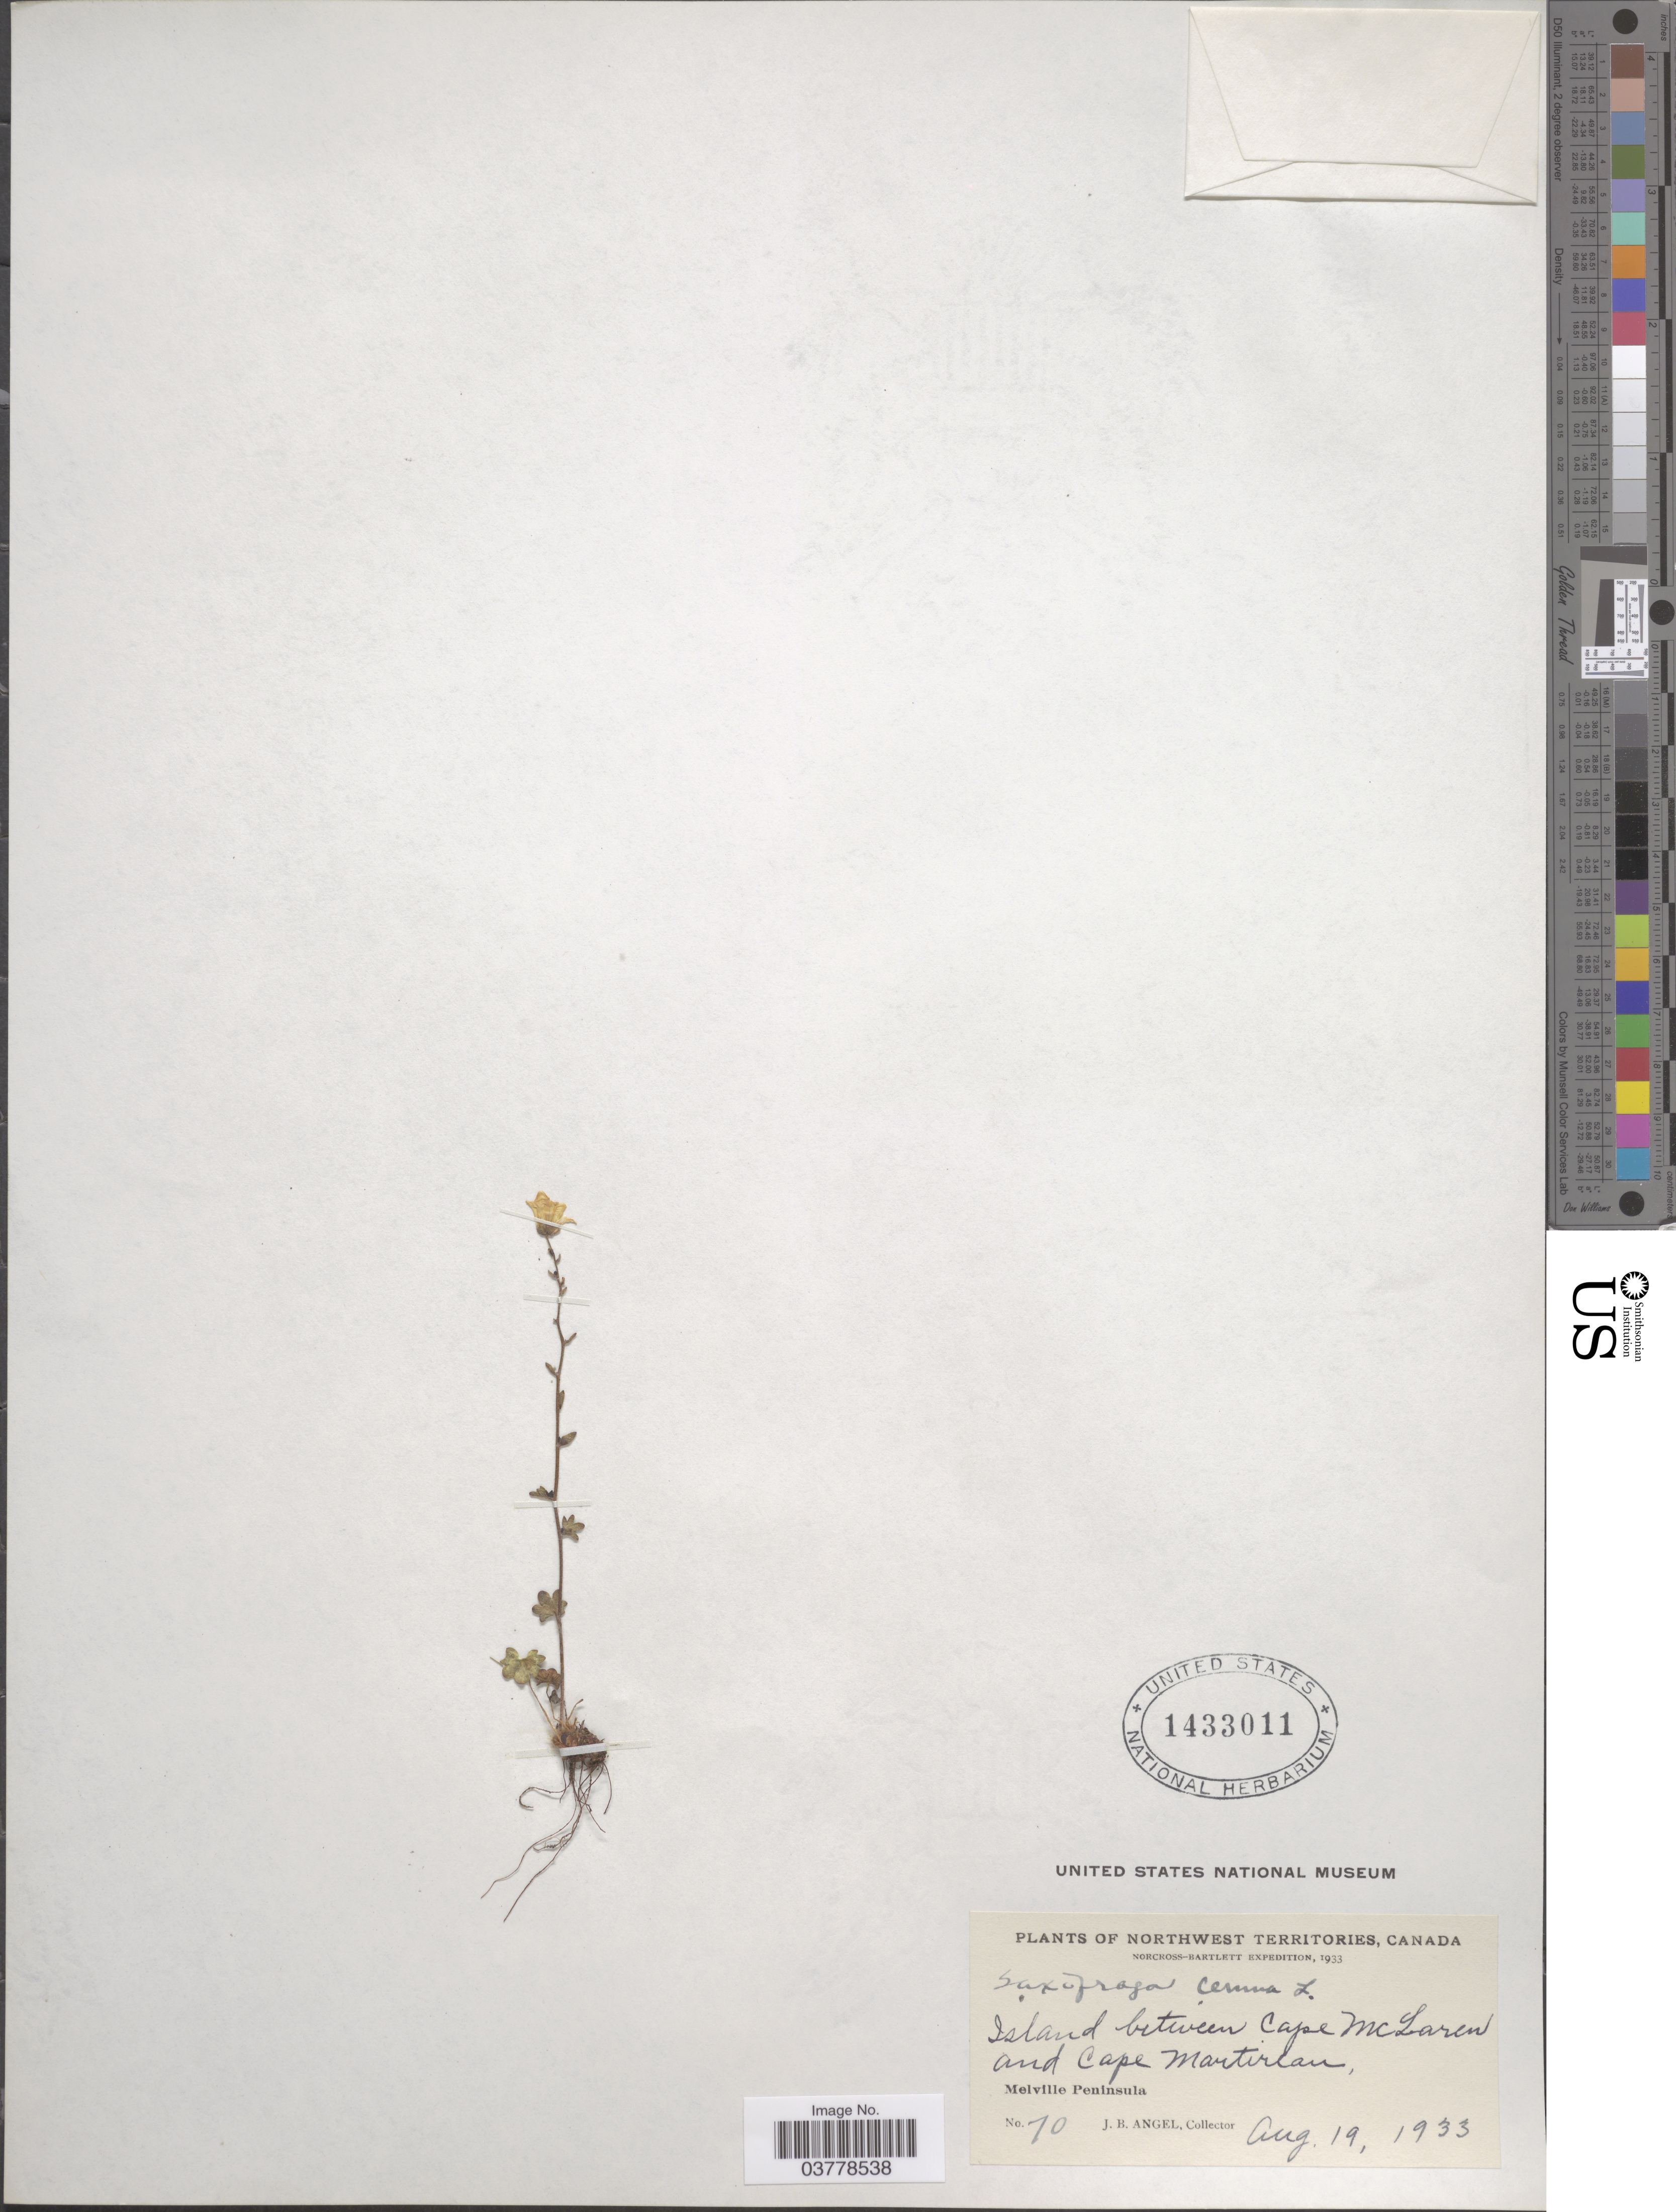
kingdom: Plantae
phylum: Tracheophyta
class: Magnoliopsida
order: Saxifragales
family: Saxifragaceae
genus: Saxifraga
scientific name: Saxifraga cernua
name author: L.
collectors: J. Angel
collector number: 70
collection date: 1933-08-19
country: Canada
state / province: Northwest Territories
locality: Island between Cape McLaren and Cape Martirean. Melville Peninsula.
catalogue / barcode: US 1433011